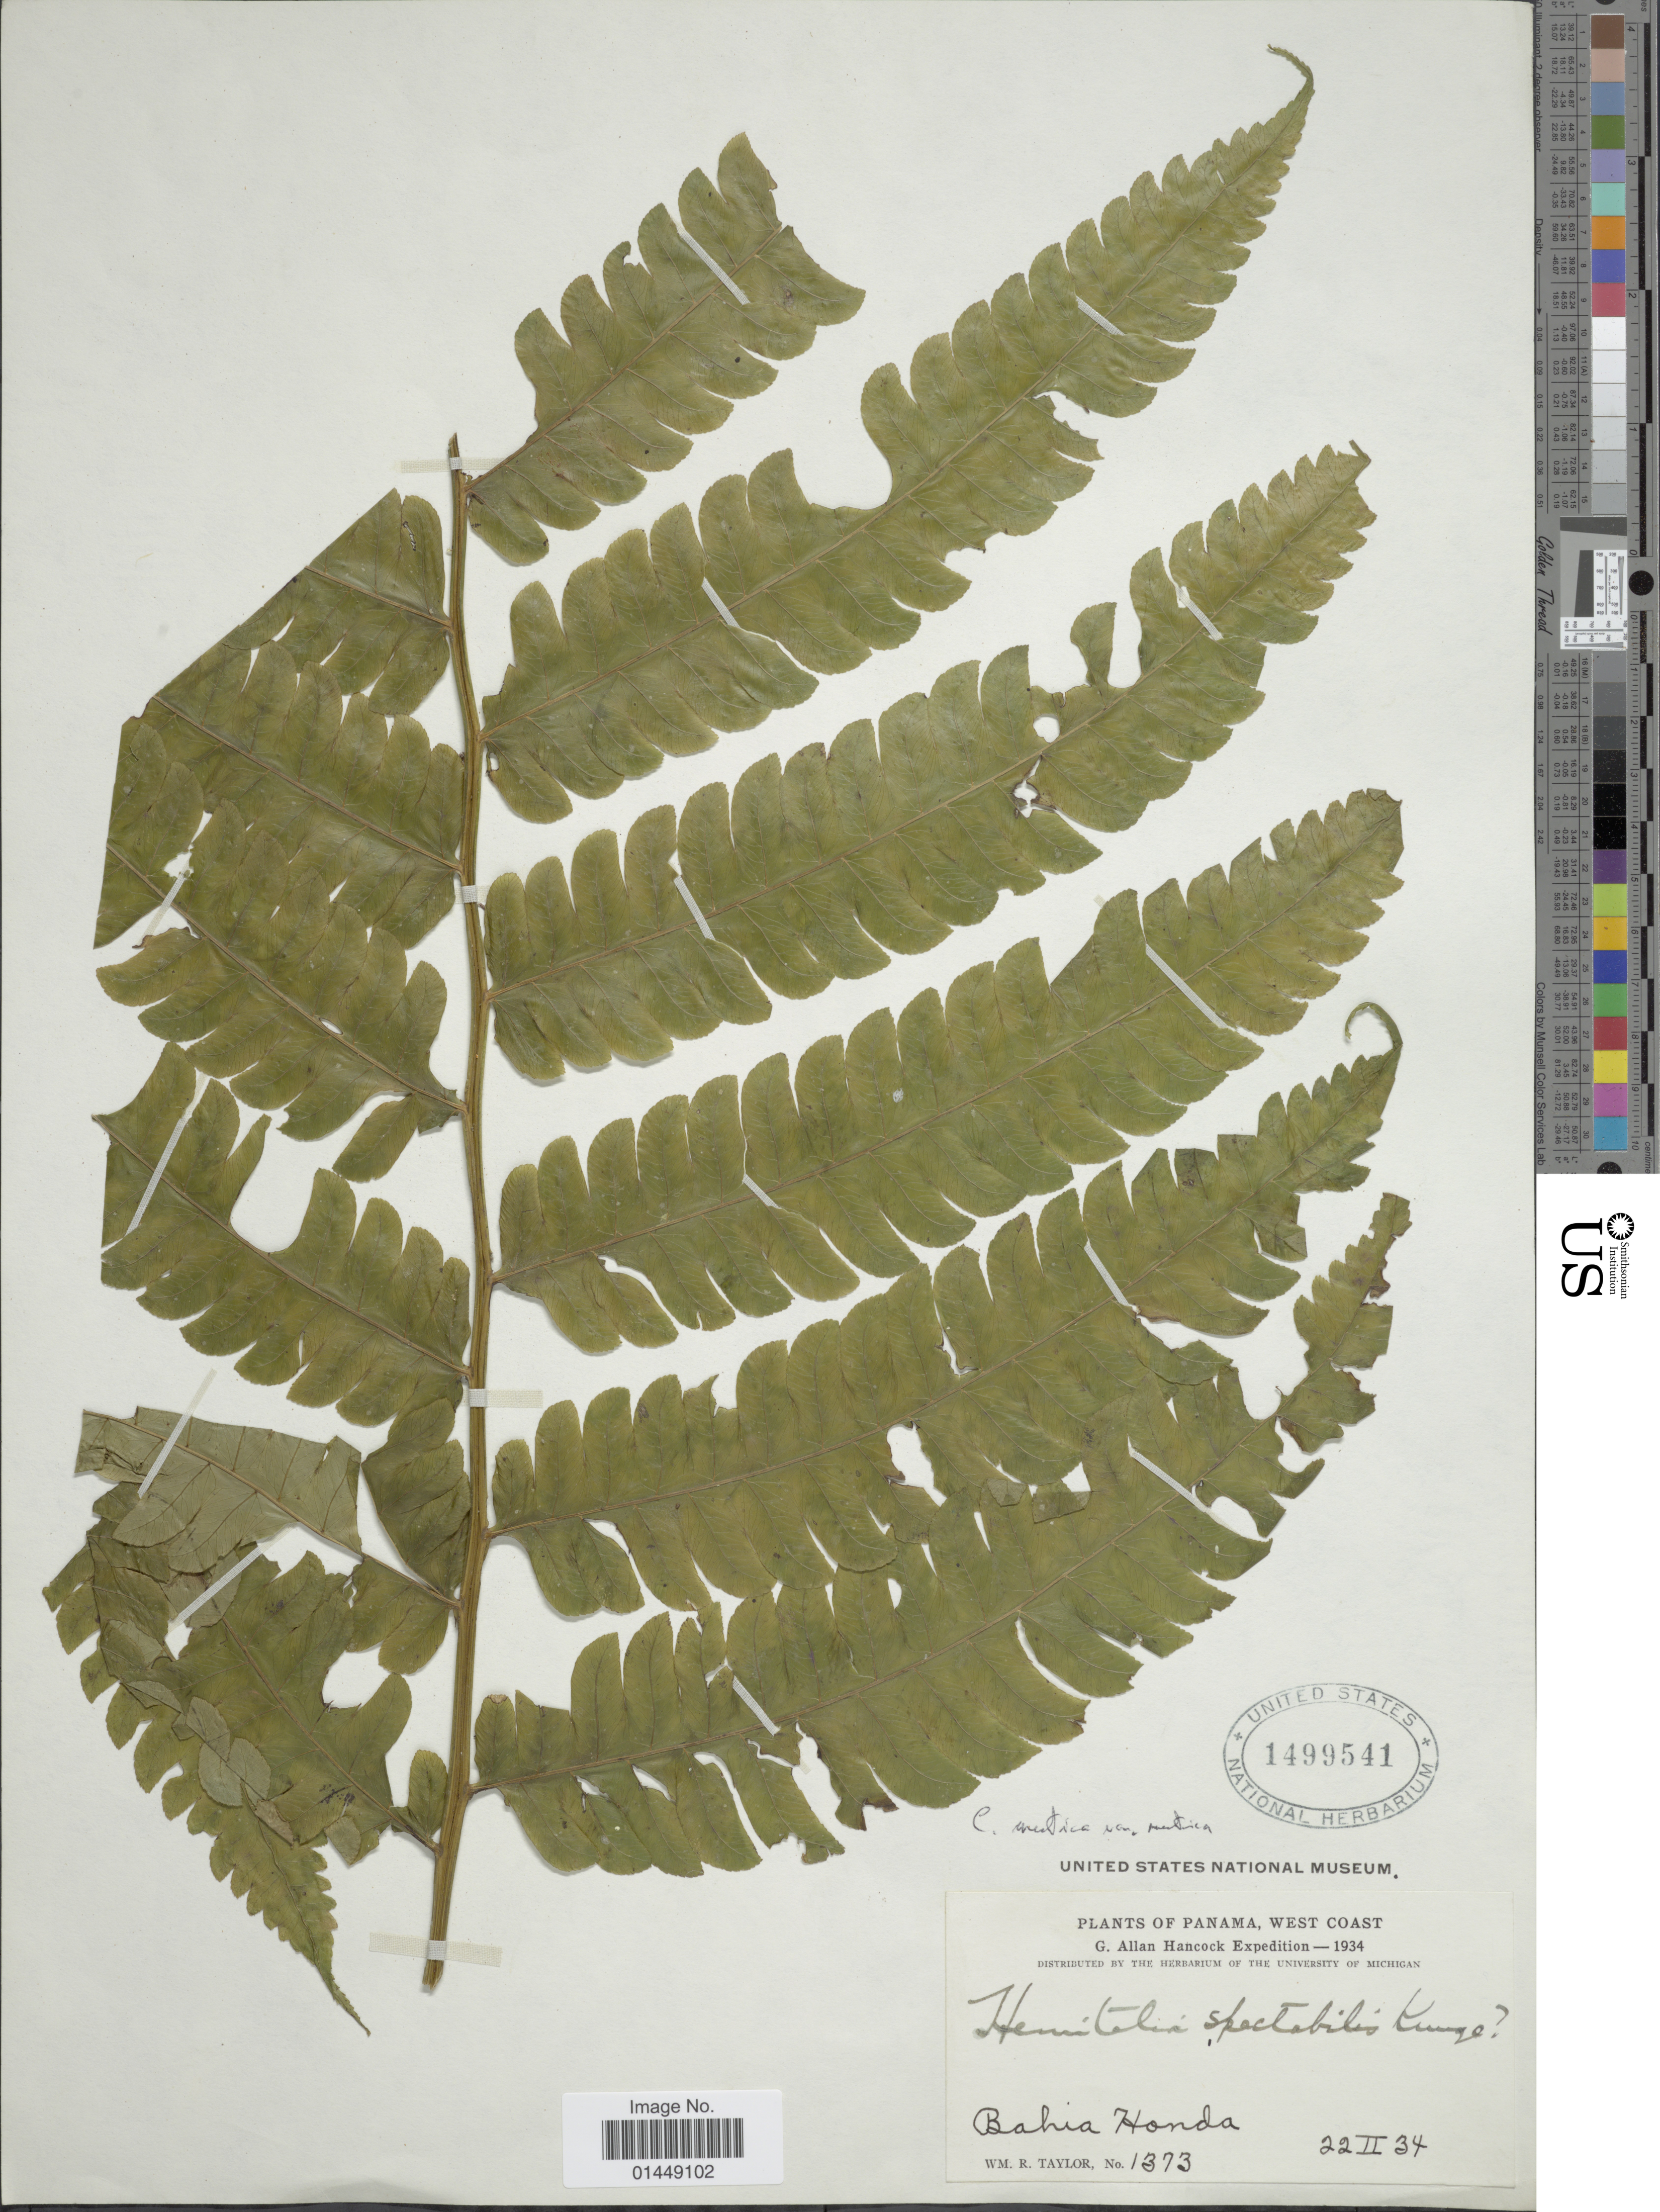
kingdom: Plantae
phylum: Tracheophyta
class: Polypodiopsida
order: Cyatheales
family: Cyatheaceae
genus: Cyathea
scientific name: Cyathea mutica var. mutica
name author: (Christ) Domin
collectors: W. R. Taylor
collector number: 1373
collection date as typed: Transcribed d/m/y: 22/2/34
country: Panama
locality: Panama, West Coast. Bahia Honda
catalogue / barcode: US 1499541